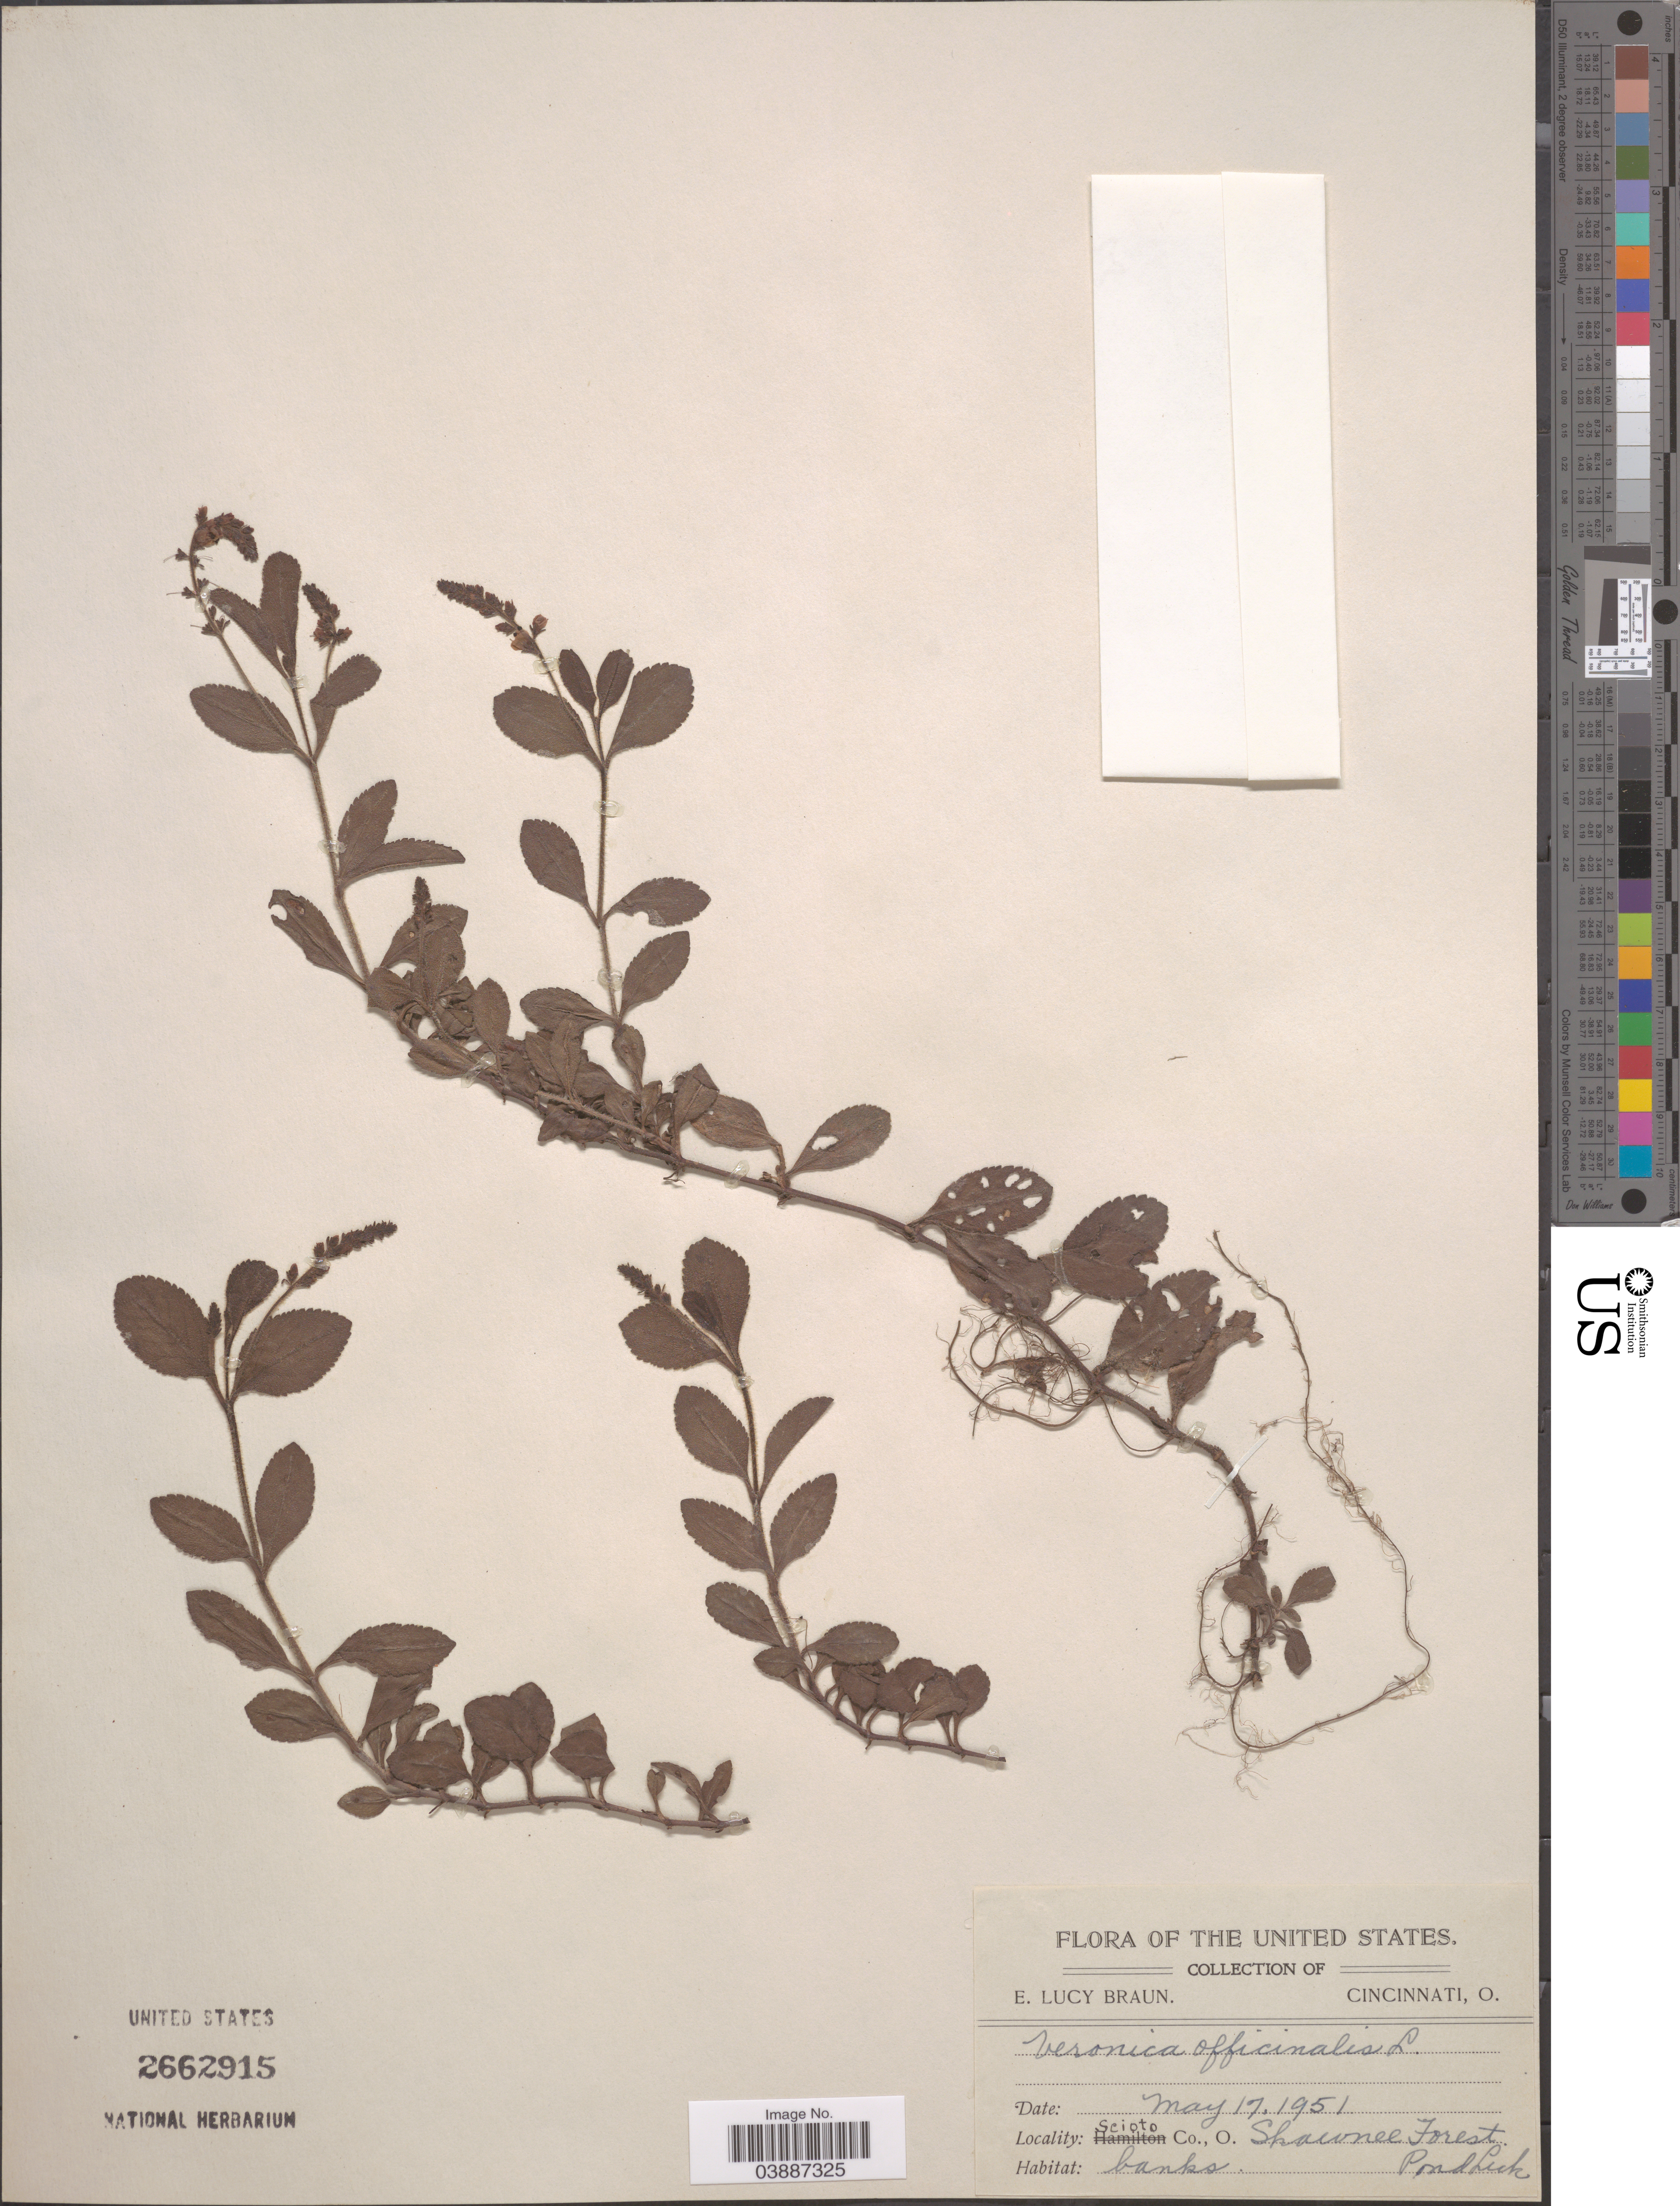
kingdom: Plantae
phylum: Tracheophyta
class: Magnoliopsida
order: Lamiales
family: Plantaginaceae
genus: Veronica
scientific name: Veronica officinalis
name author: L.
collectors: E. L. Braun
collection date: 1951-05-17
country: United States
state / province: Ohio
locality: Scioto Co. Shawnee Forest. Pond Lick.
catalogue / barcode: US 2662915